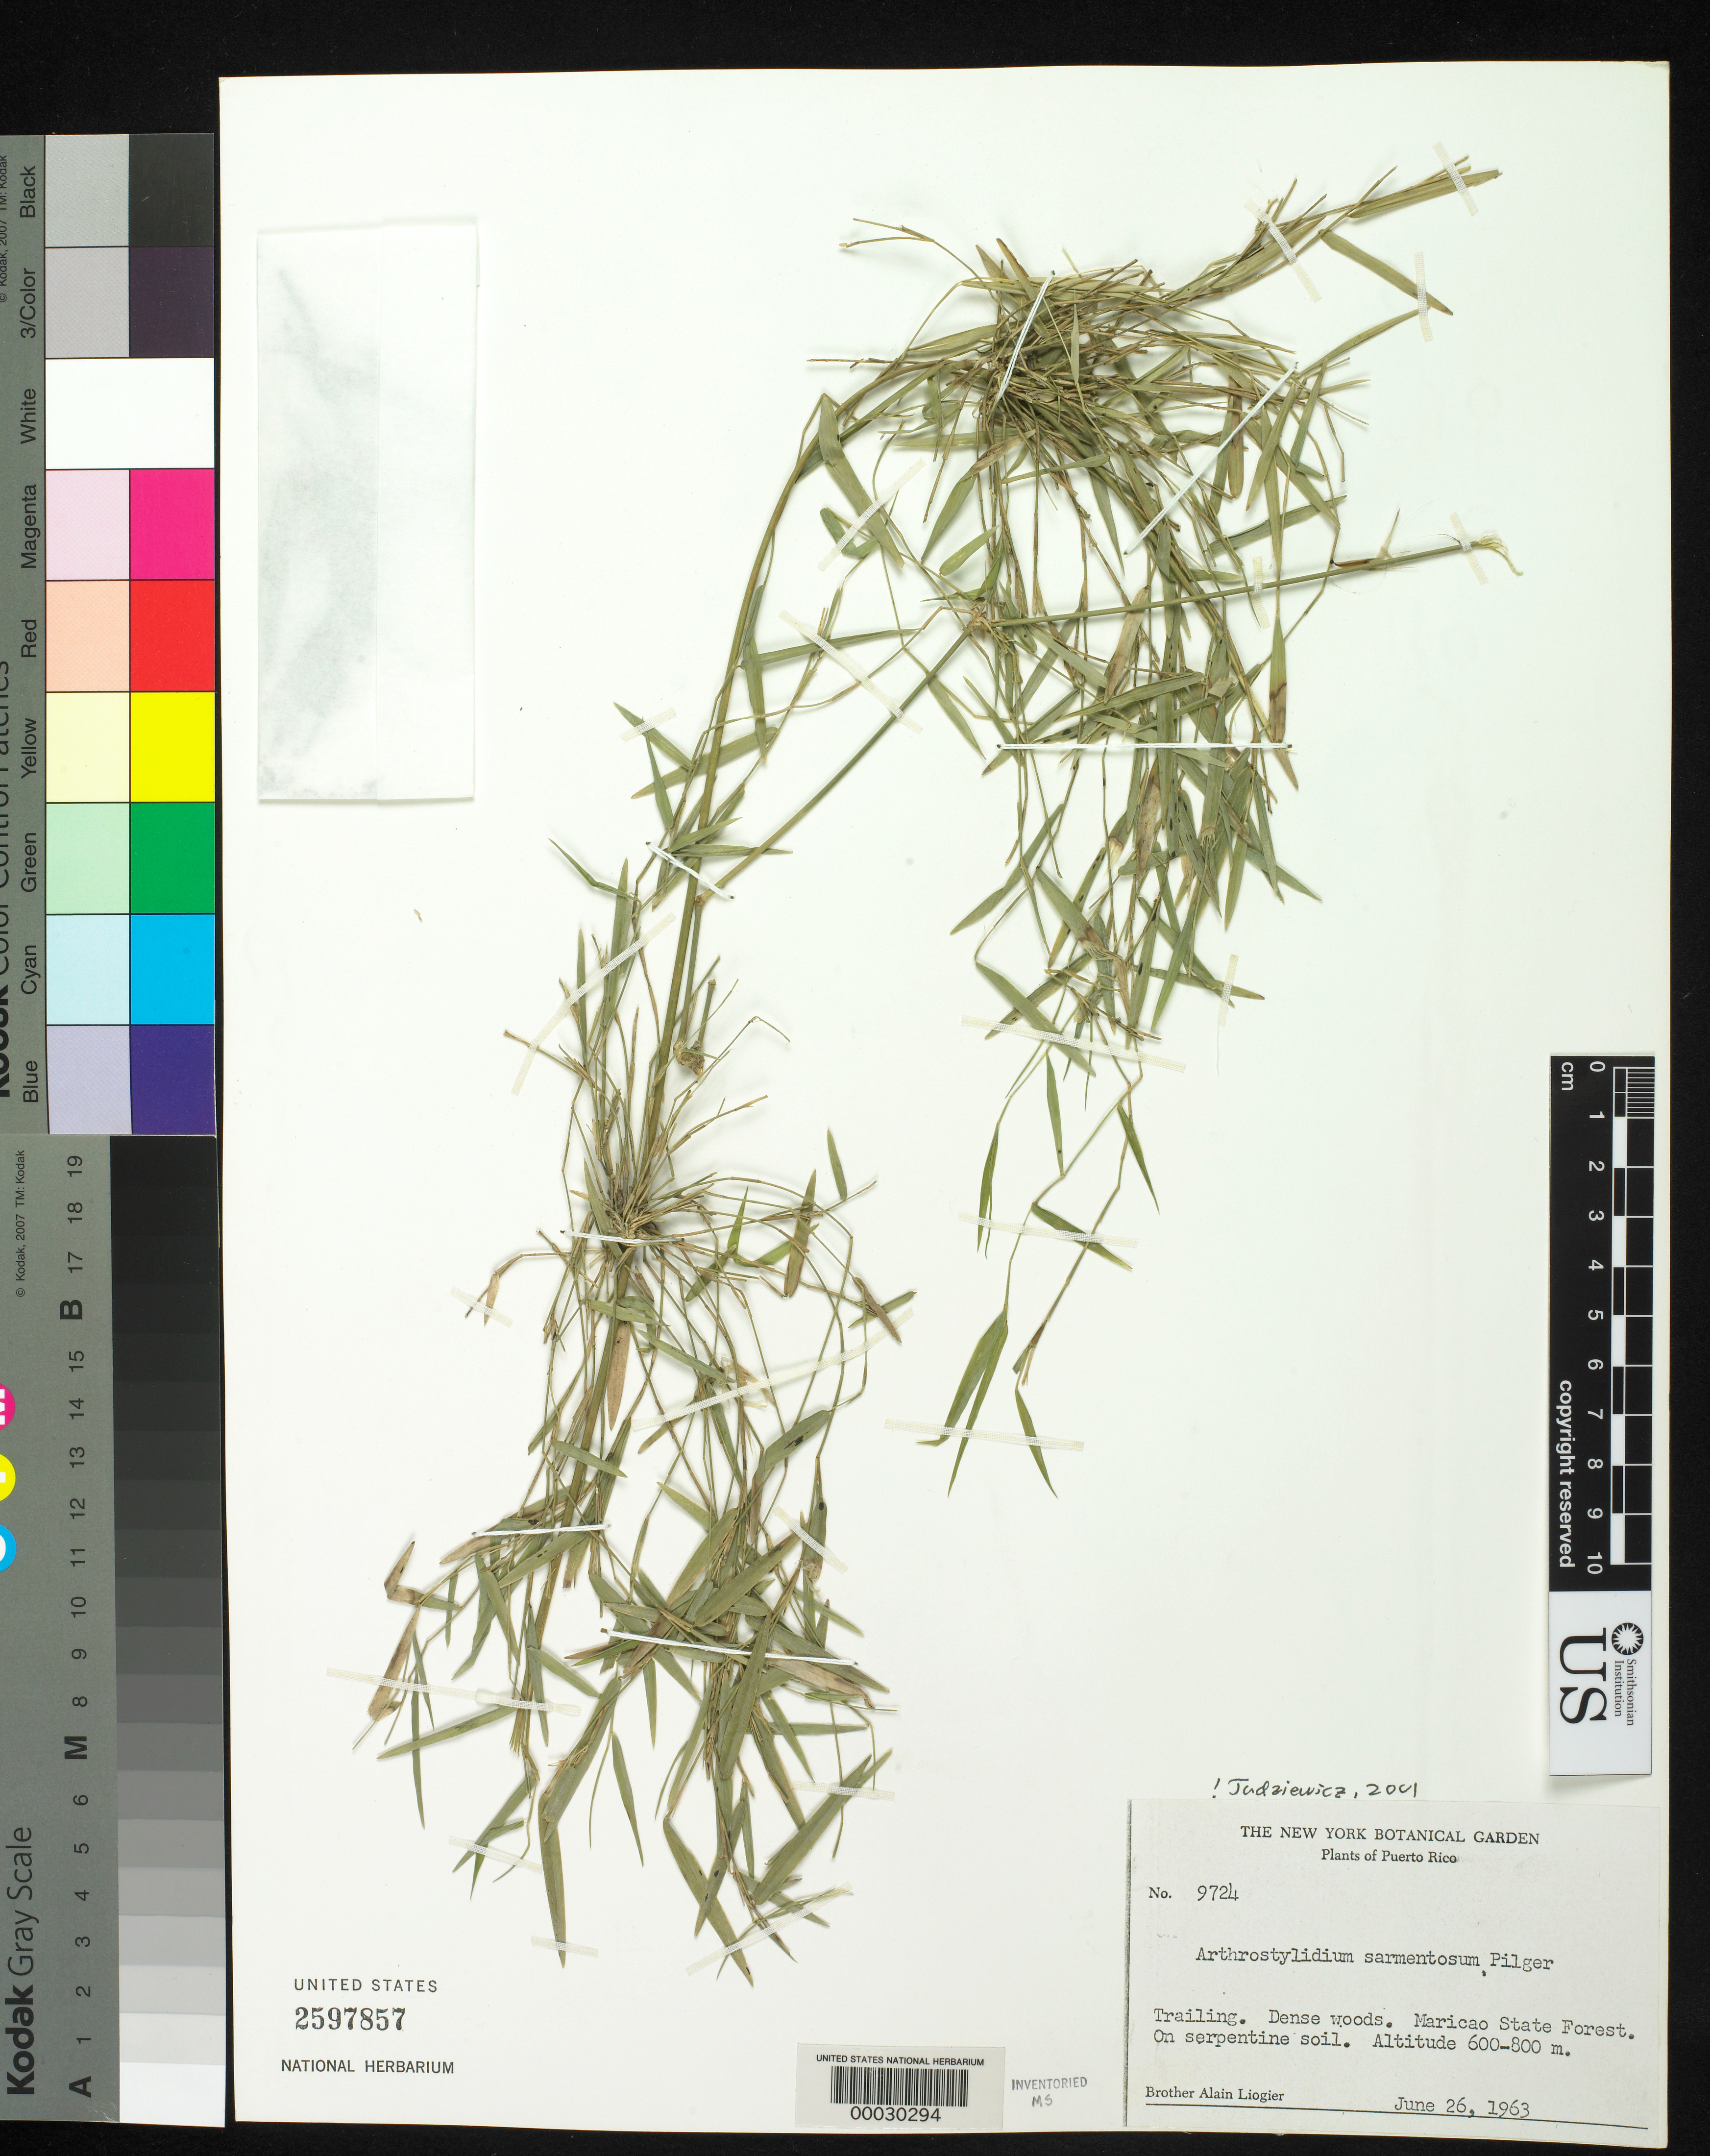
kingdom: Plantae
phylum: Tracheophyta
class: Liliopsida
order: Poales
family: Poaceae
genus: Arthrostylidium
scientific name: Arthrostylidium sarmentosum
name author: Pilg. in Urb.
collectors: A. H. Liogier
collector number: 9724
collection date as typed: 26 Jun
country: Puerto Rico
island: Greater Antilles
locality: Marico state forest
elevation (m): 600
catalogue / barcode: US 2597857